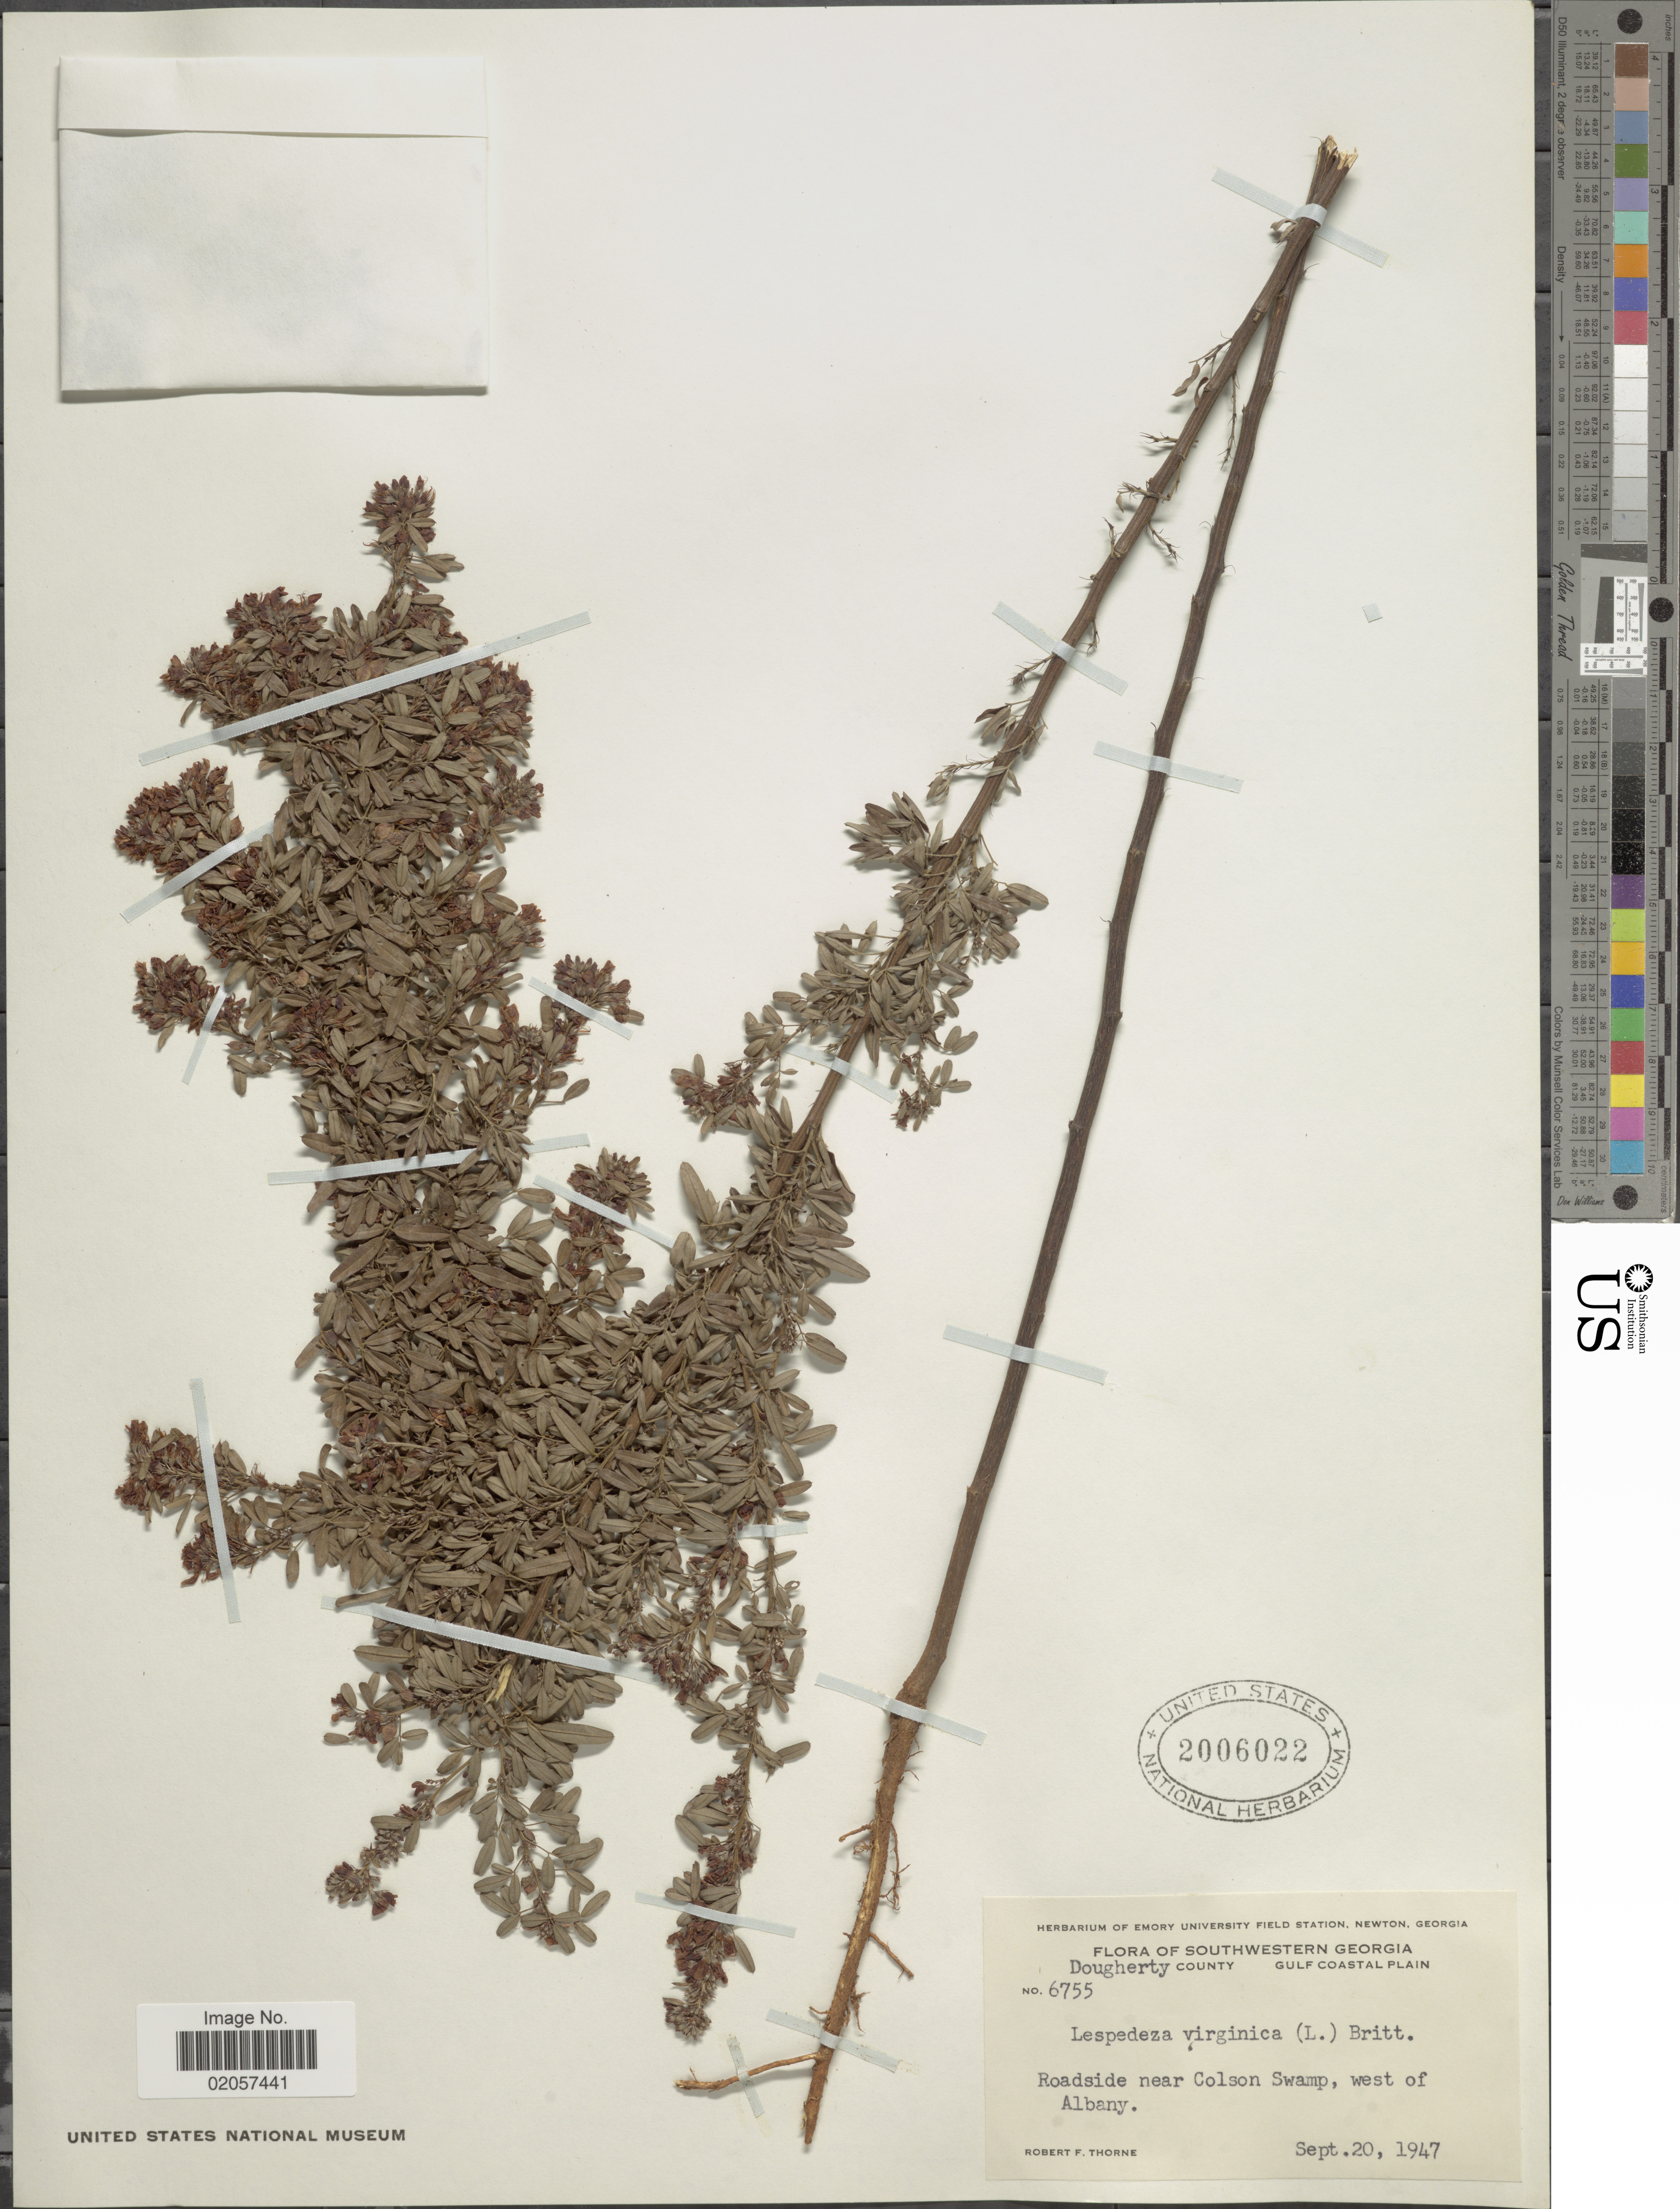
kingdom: Plantae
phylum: Tracheophyta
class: Magnoliopsida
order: Fabales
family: Fabaceae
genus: Lespedeza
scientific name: Lespedeza virginica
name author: (L.) Britton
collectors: R. F. Thorne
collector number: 675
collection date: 1947-09-20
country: United States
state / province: Georgia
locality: Georgia. Roadside near Colson Swamp, west of Albany.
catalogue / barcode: US 2006022